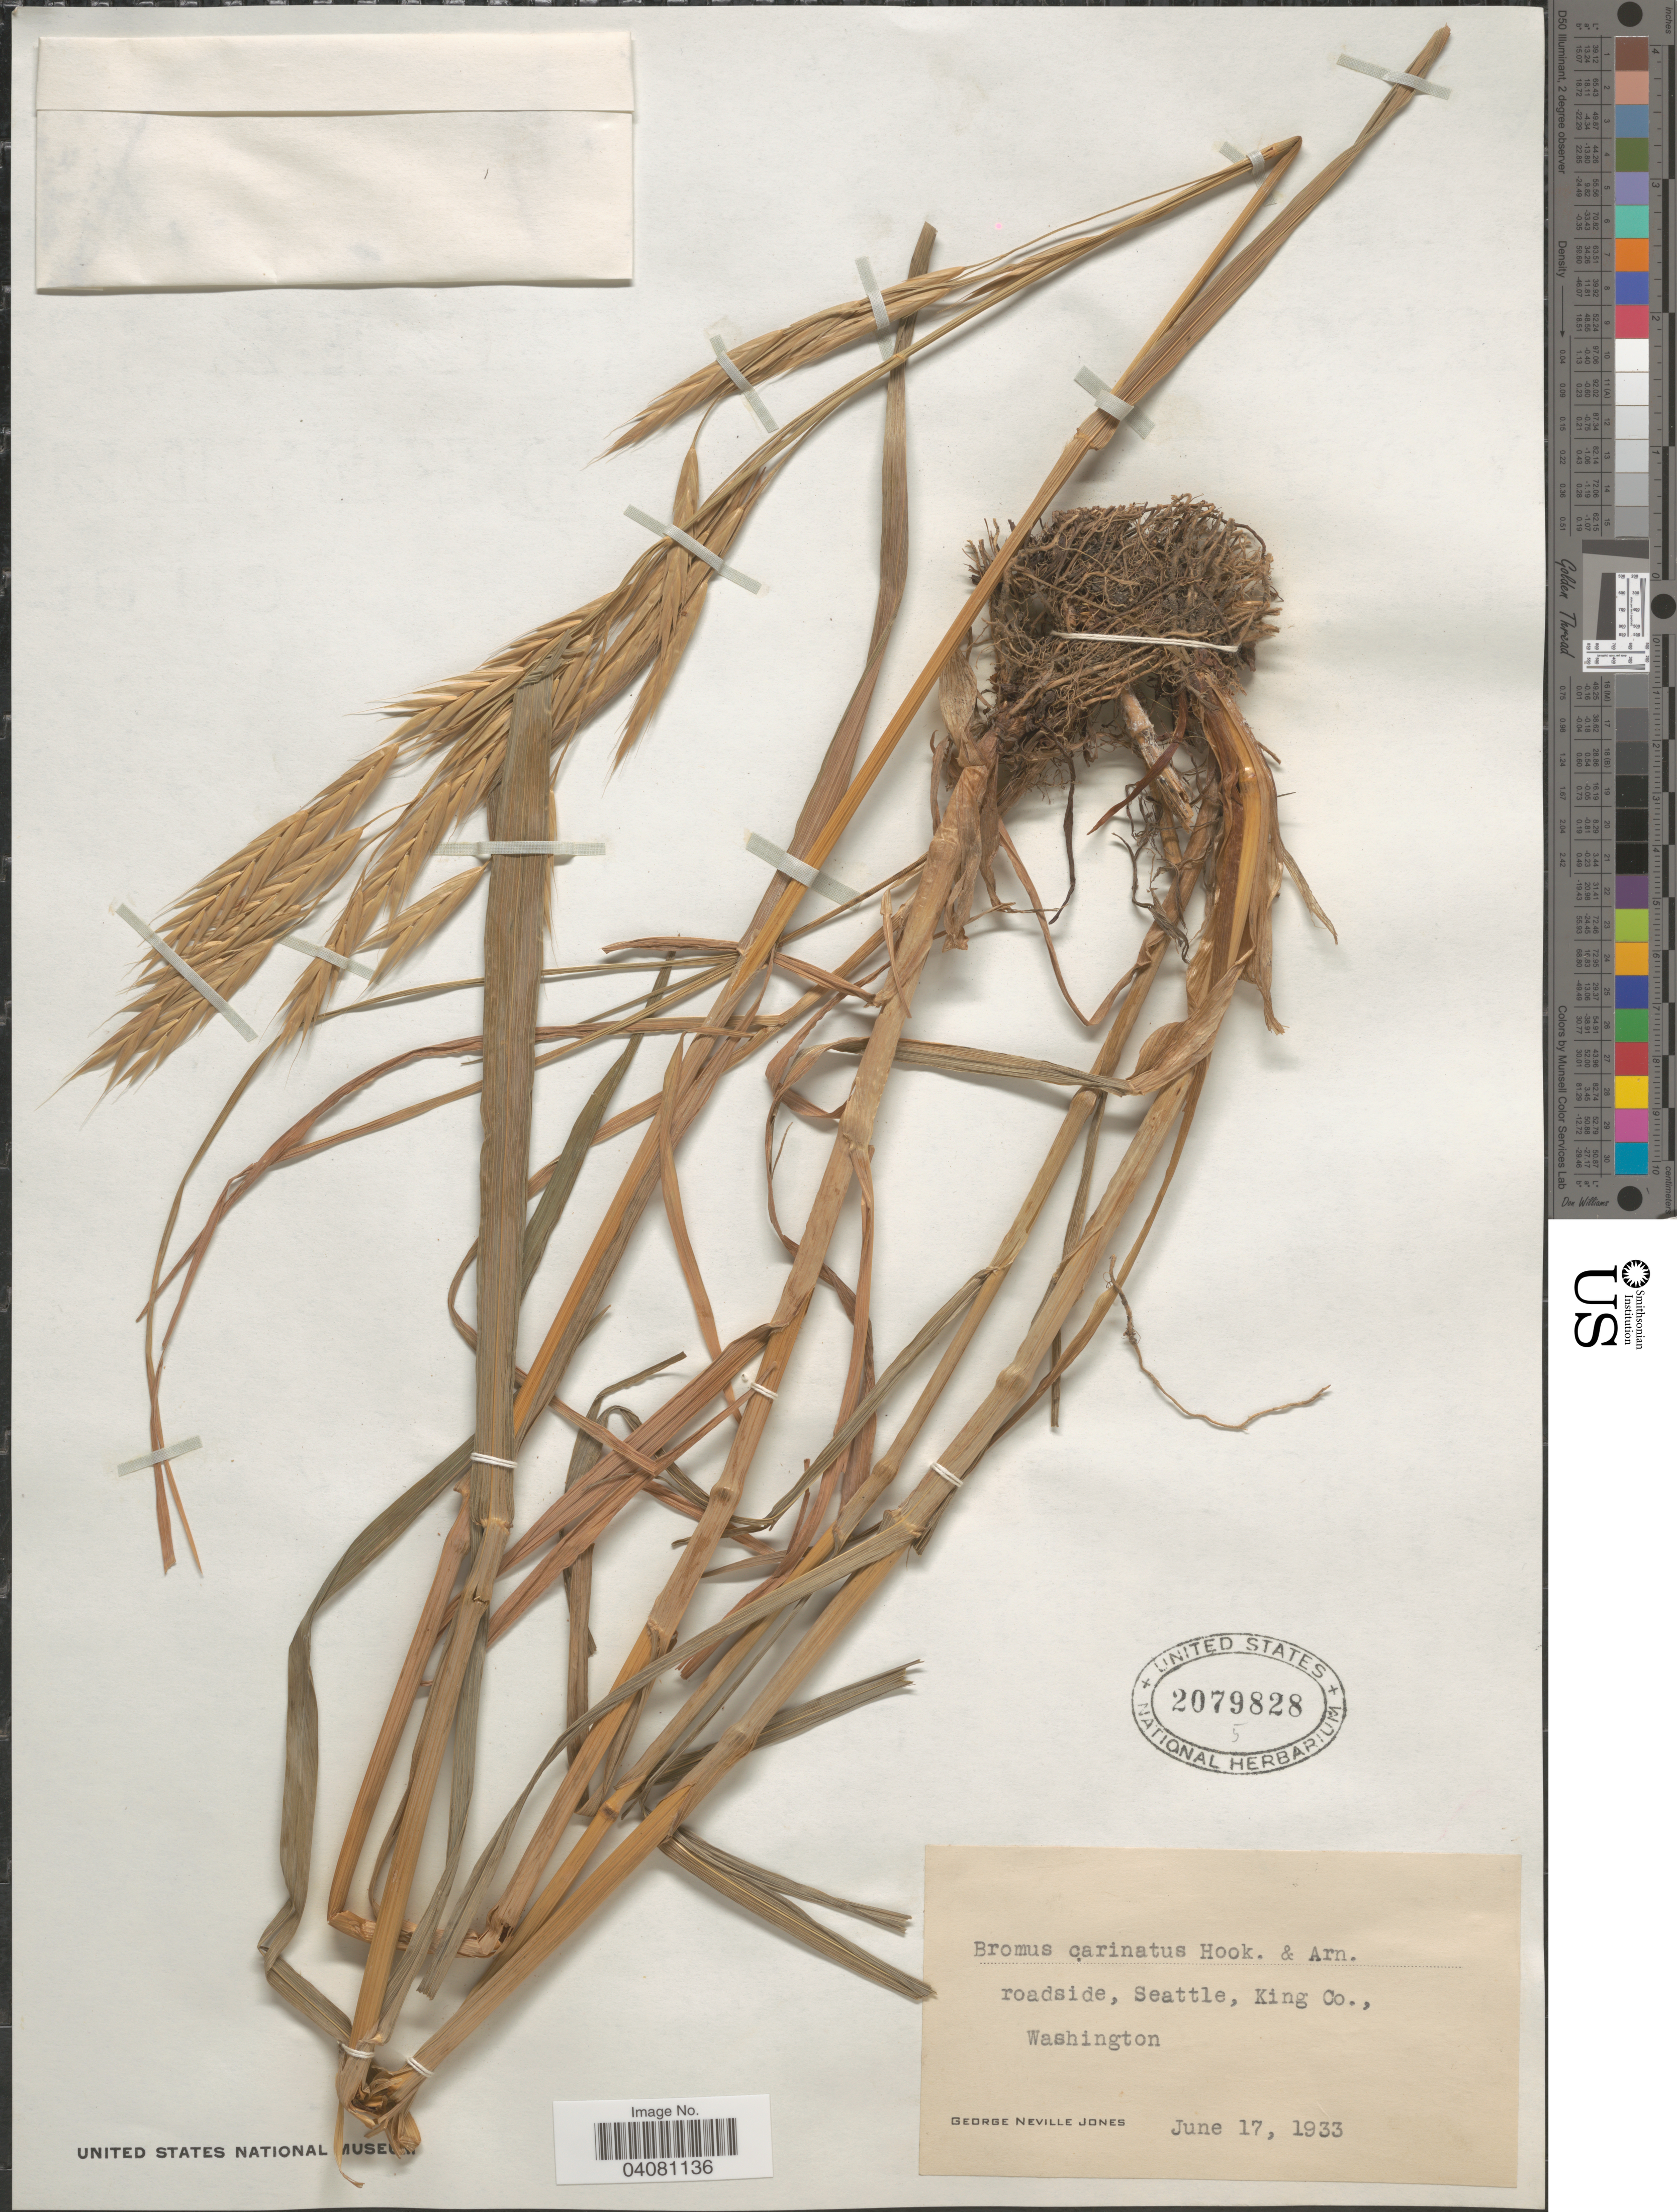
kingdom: Plantae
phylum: Tracheophyta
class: Liliopsida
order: Poales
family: Poaceae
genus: Bromus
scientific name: Bromus carinatus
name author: Hook. & Arn.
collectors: G. N. Jones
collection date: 1933-06-17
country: United States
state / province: Washington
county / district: King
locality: Roadside, Seattle, King Co.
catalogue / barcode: US 2079828